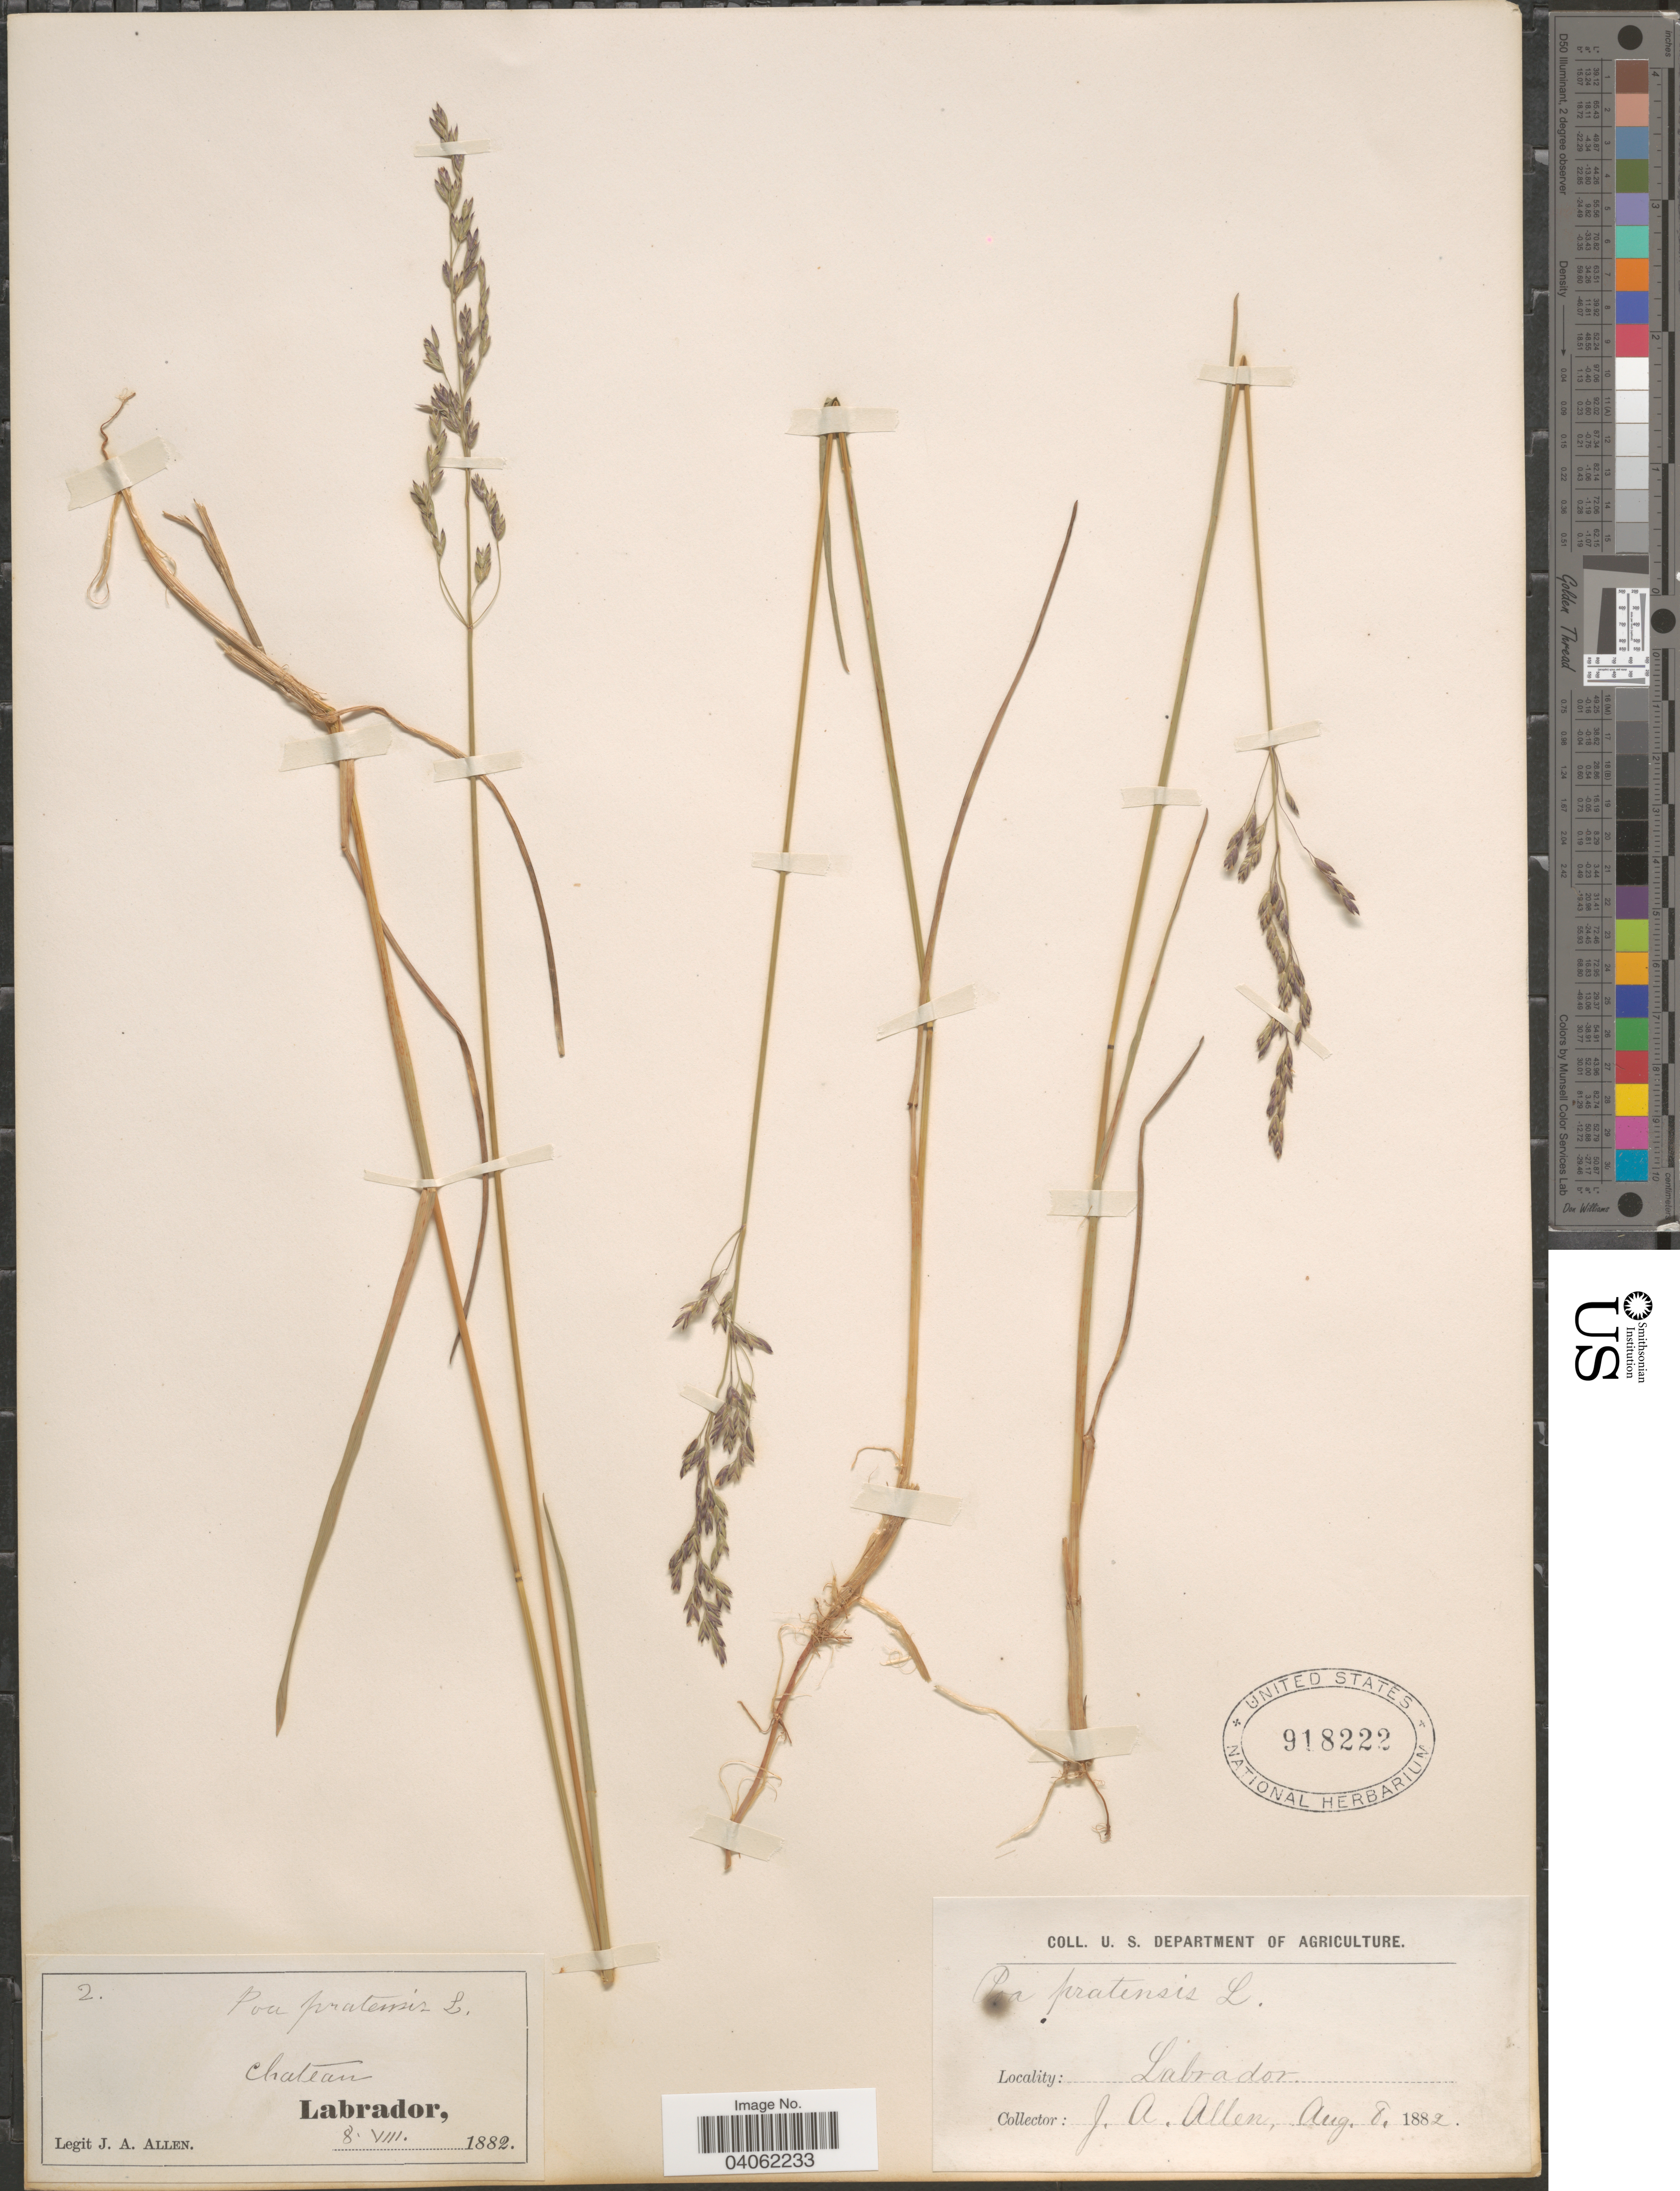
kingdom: Plantae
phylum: Tracheophyta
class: Liliopsida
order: Poales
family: Poaceae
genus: Poa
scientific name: Poa pratensis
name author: L.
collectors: J. Allen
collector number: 2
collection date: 1882-08-08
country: Canada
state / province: Newfoundland and Labrador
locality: Labrador. Chateau.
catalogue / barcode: US 918222